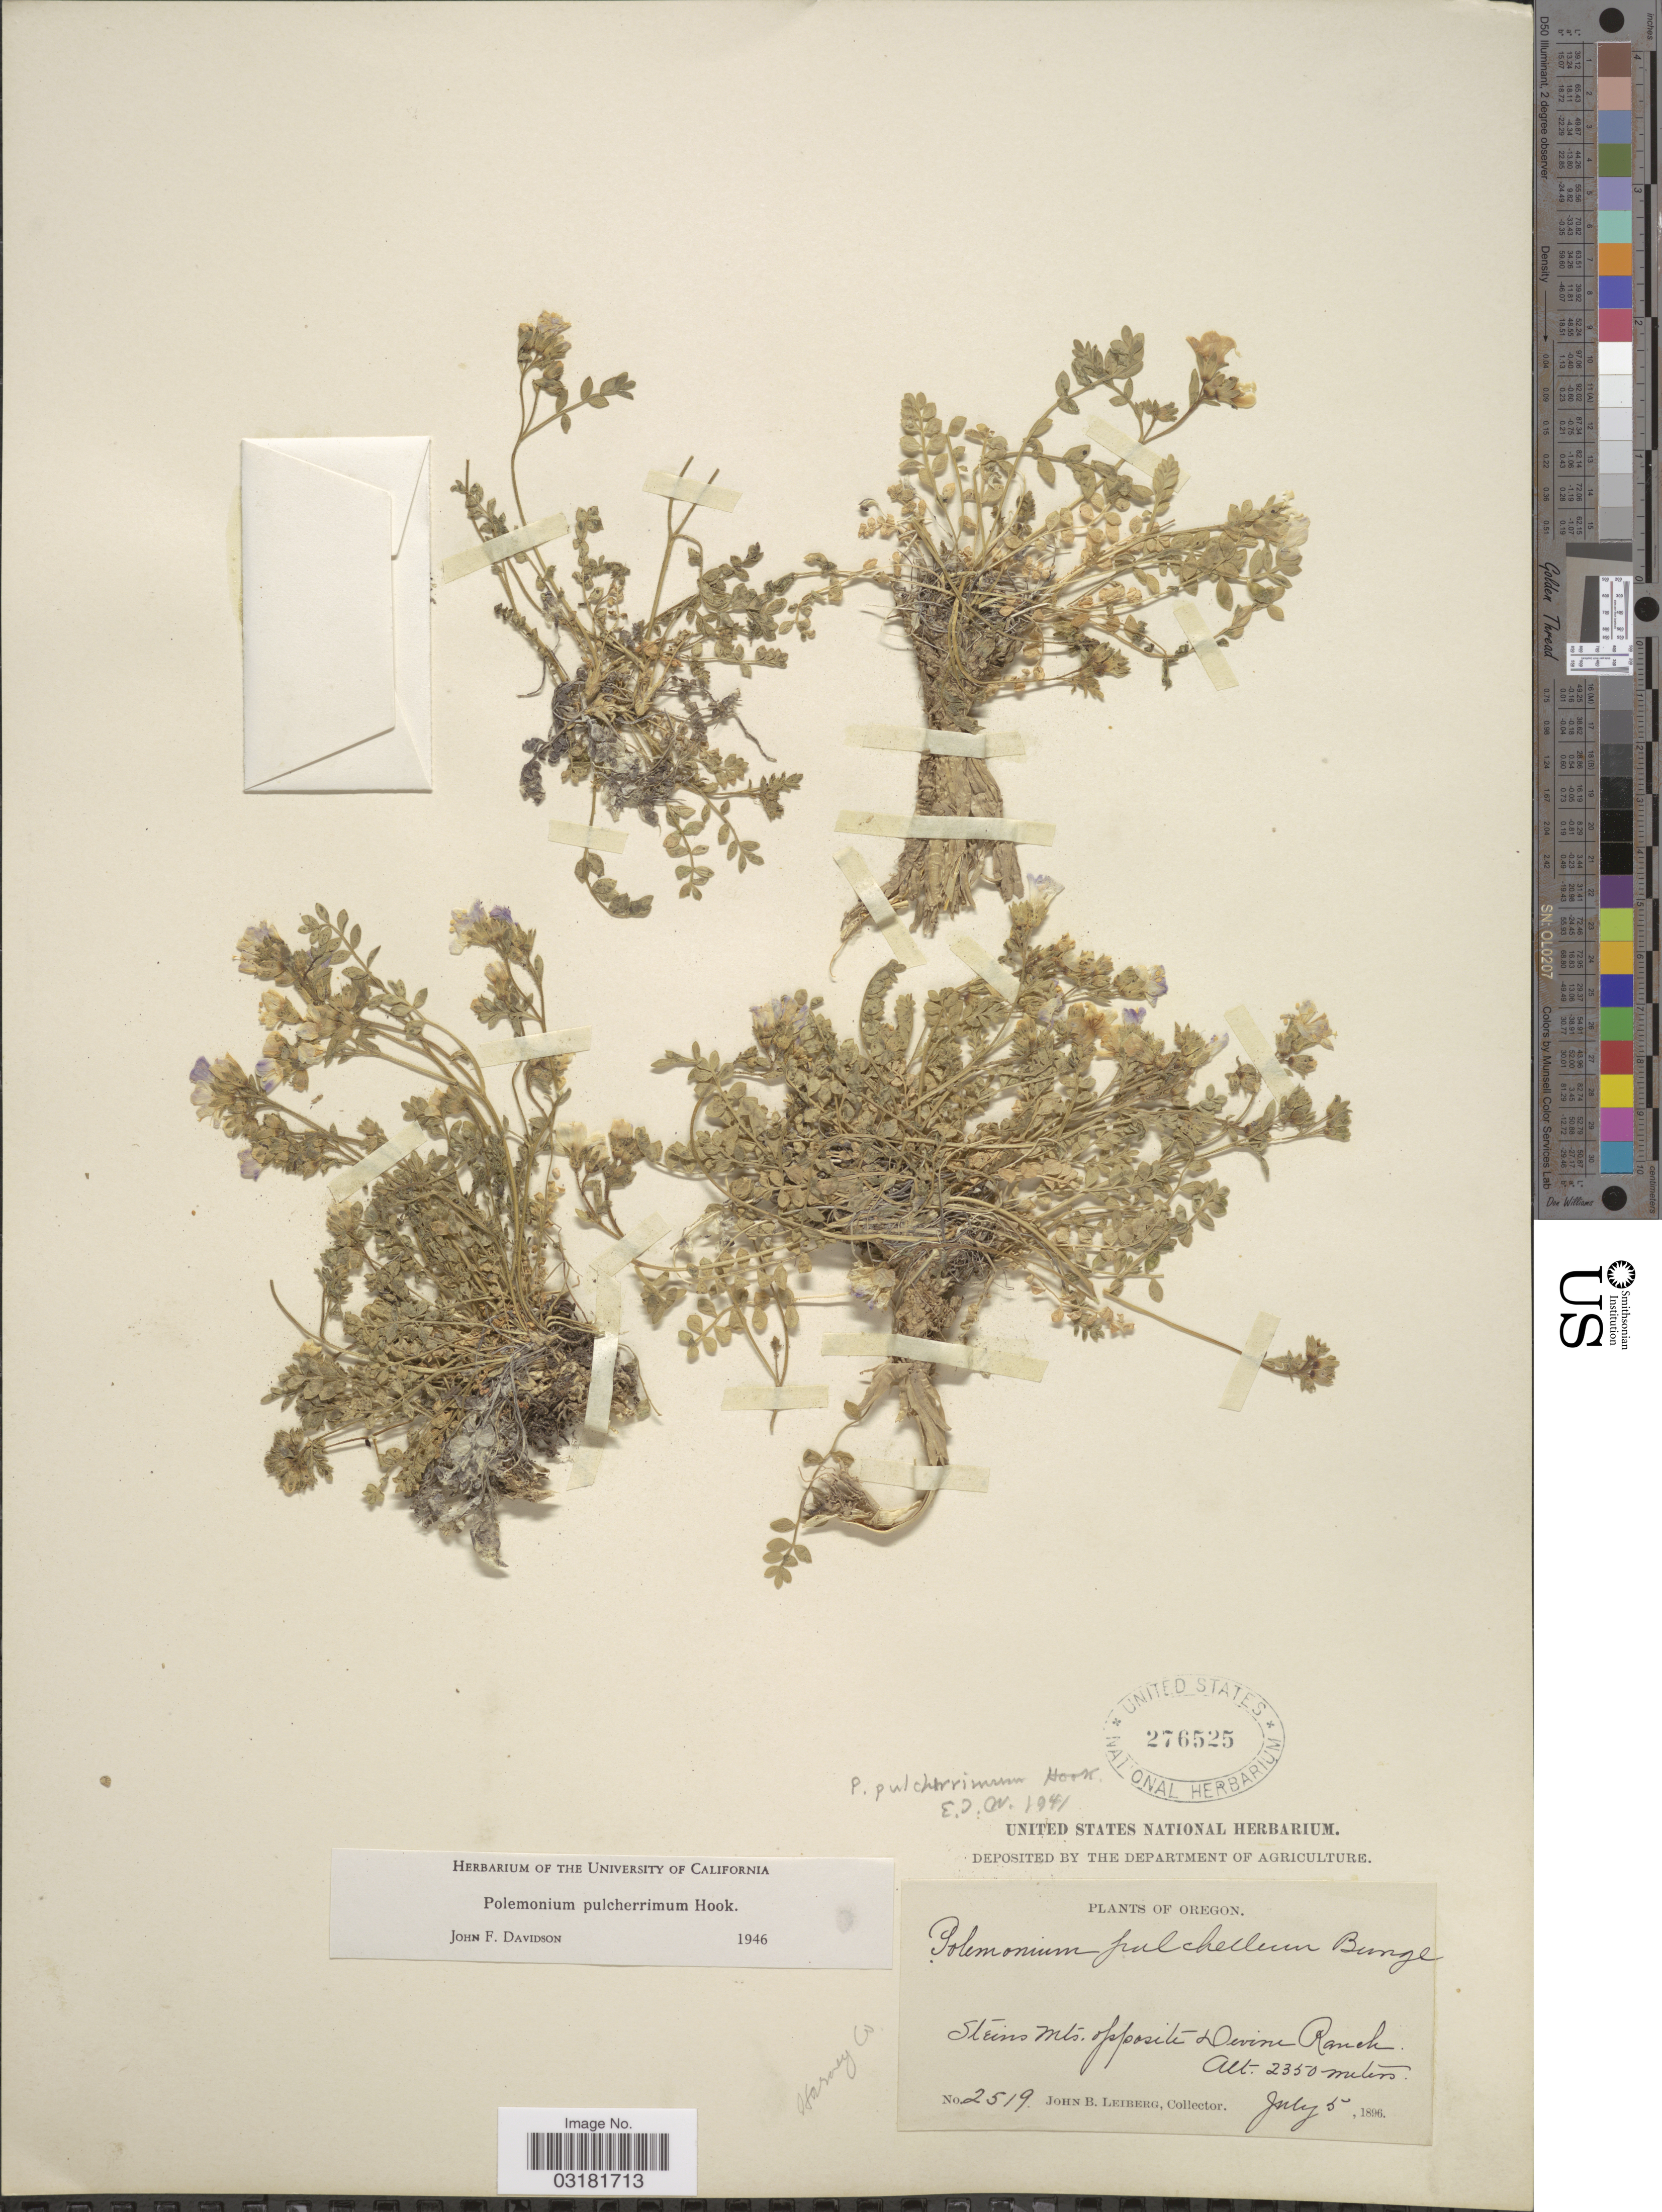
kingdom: Plantae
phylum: Tracheophyta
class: Magnoliopsida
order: Ericales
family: Polemoniaceae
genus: Polemonium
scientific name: Polemonium pulcherrimum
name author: Hook.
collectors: J. B. Leiberg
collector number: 2519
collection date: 1896-07-05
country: United States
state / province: Oregon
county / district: Harney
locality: Steins Mts. opposite Devine Ranch. Harney Co.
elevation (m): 2350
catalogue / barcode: US 276525